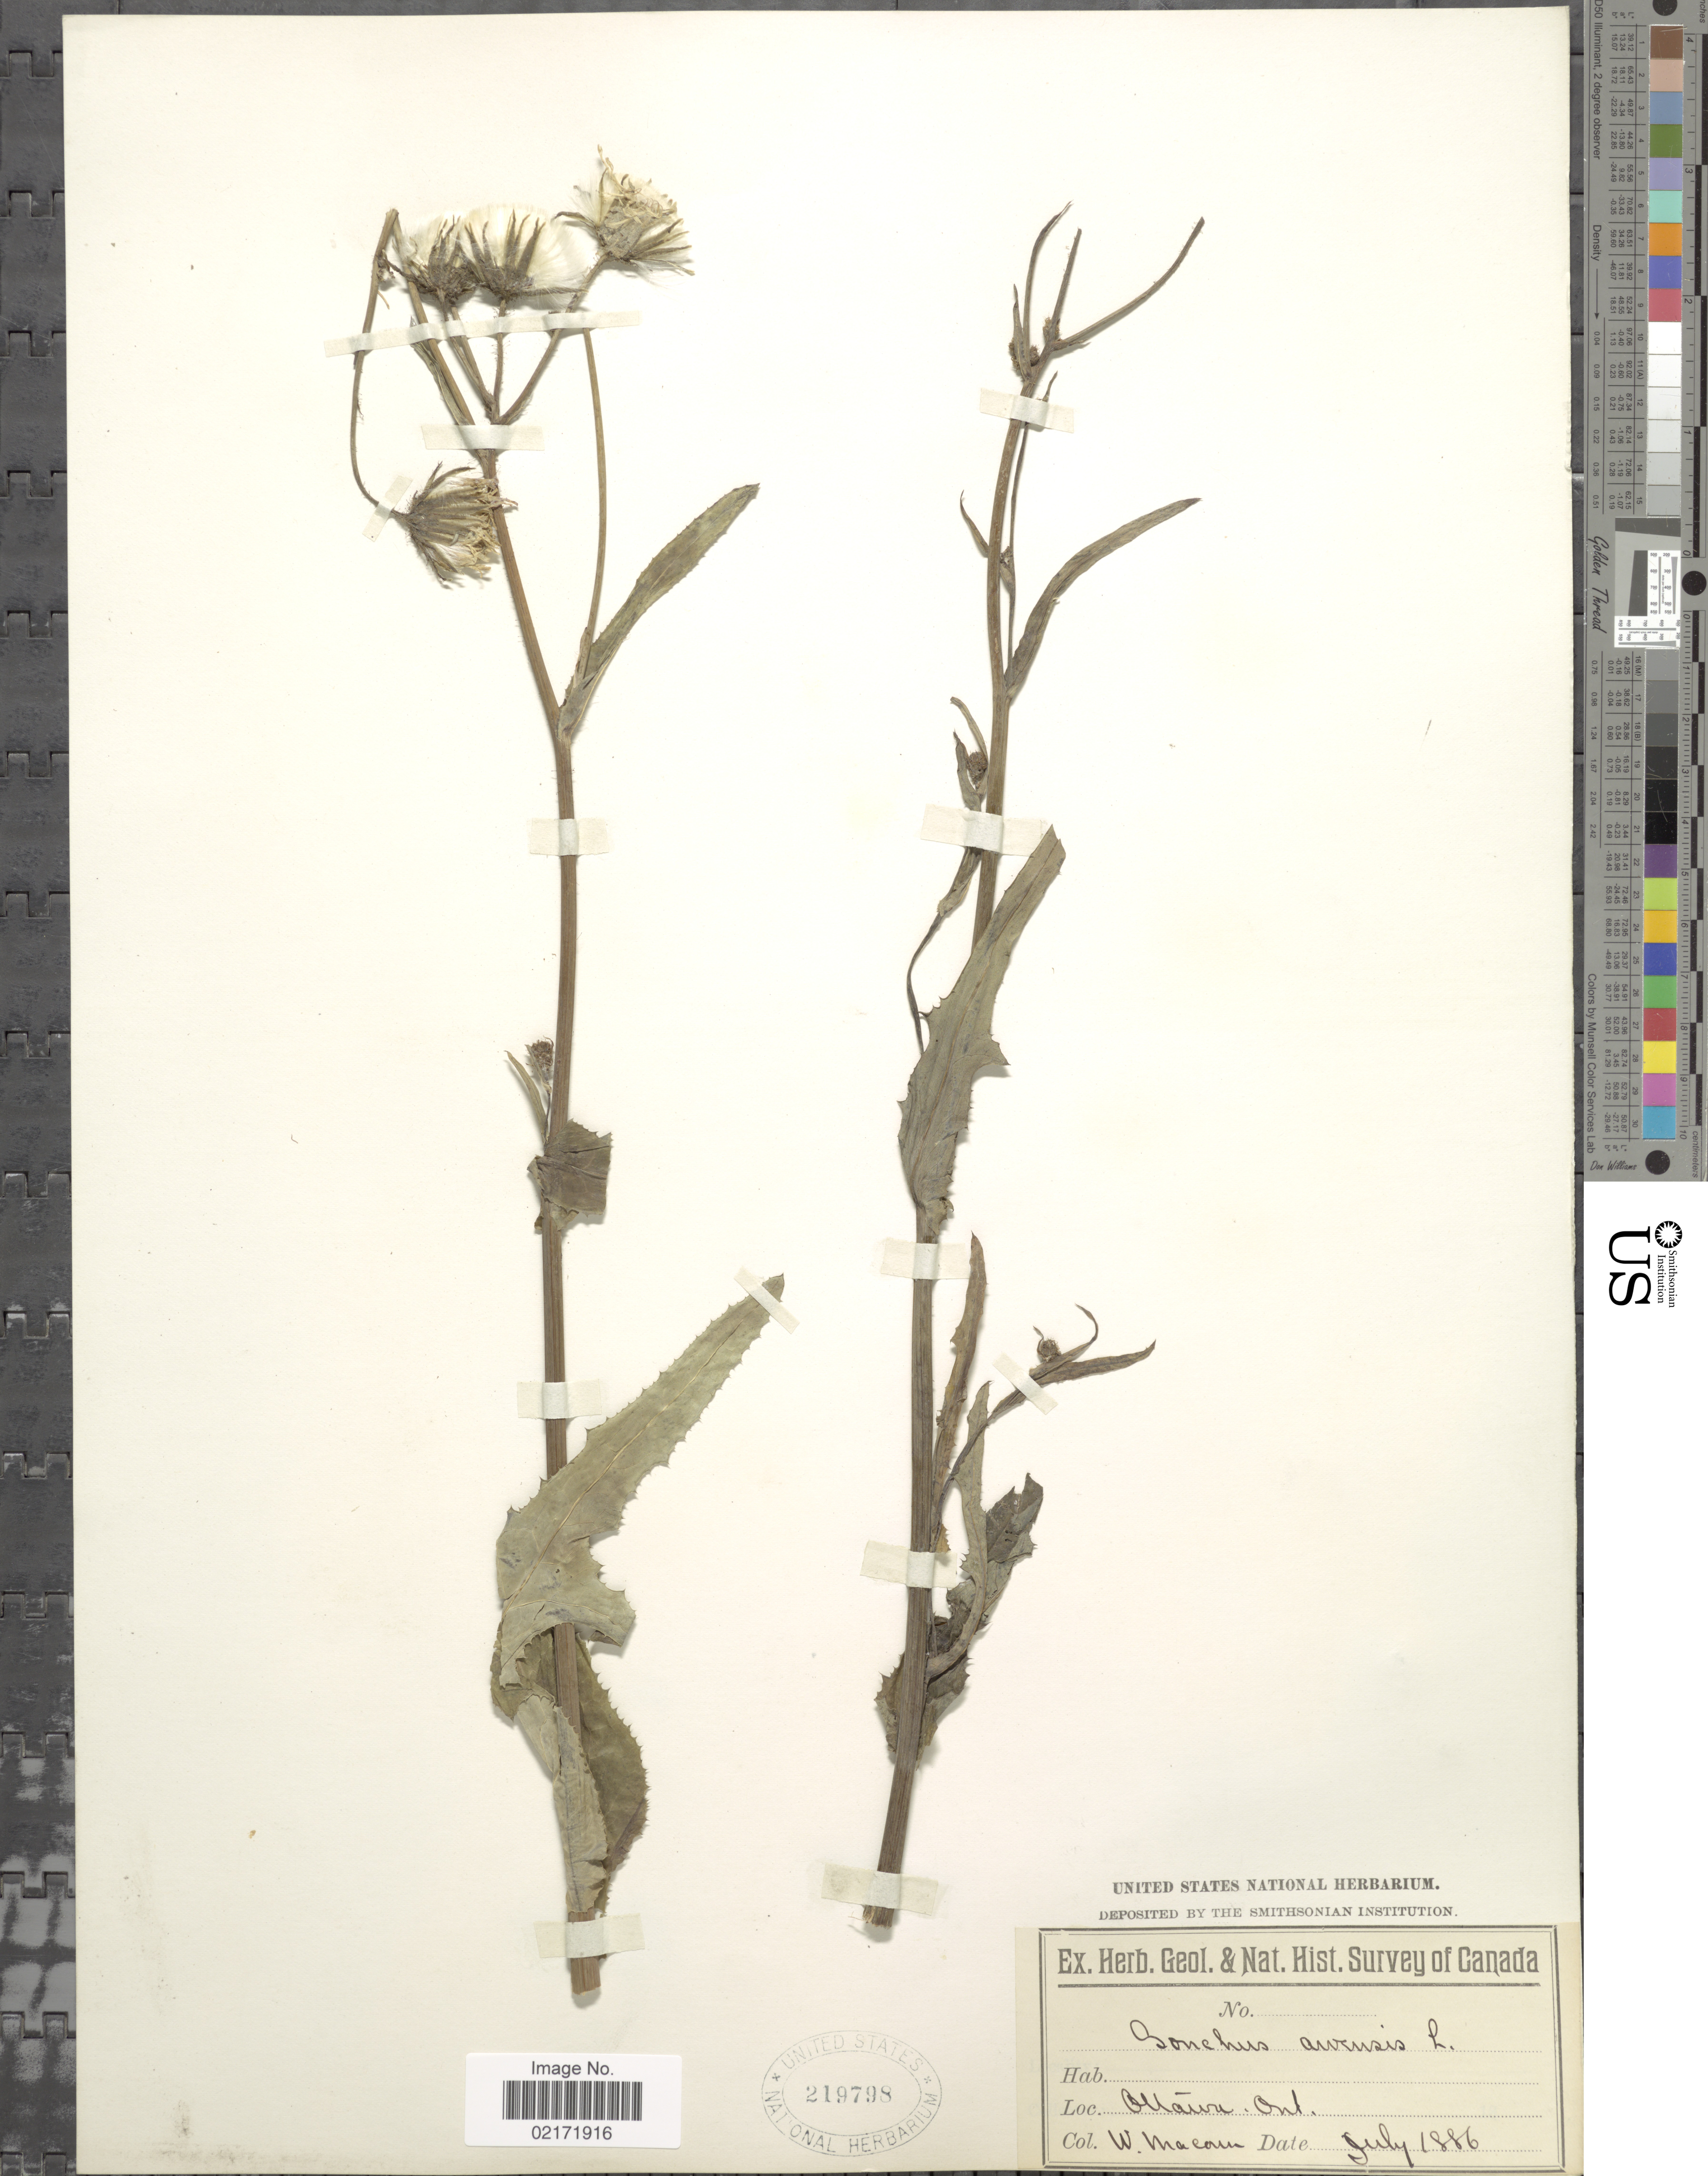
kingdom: Plantae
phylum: Tracheophyta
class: Magnoliopsida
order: Asterales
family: Asteraceae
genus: Sonchus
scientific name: Sonchus arvensis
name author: L.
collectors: W. Macoun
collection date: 1886-07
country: Canada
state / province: Ontario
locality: Ottawa.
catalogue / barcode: US 219798